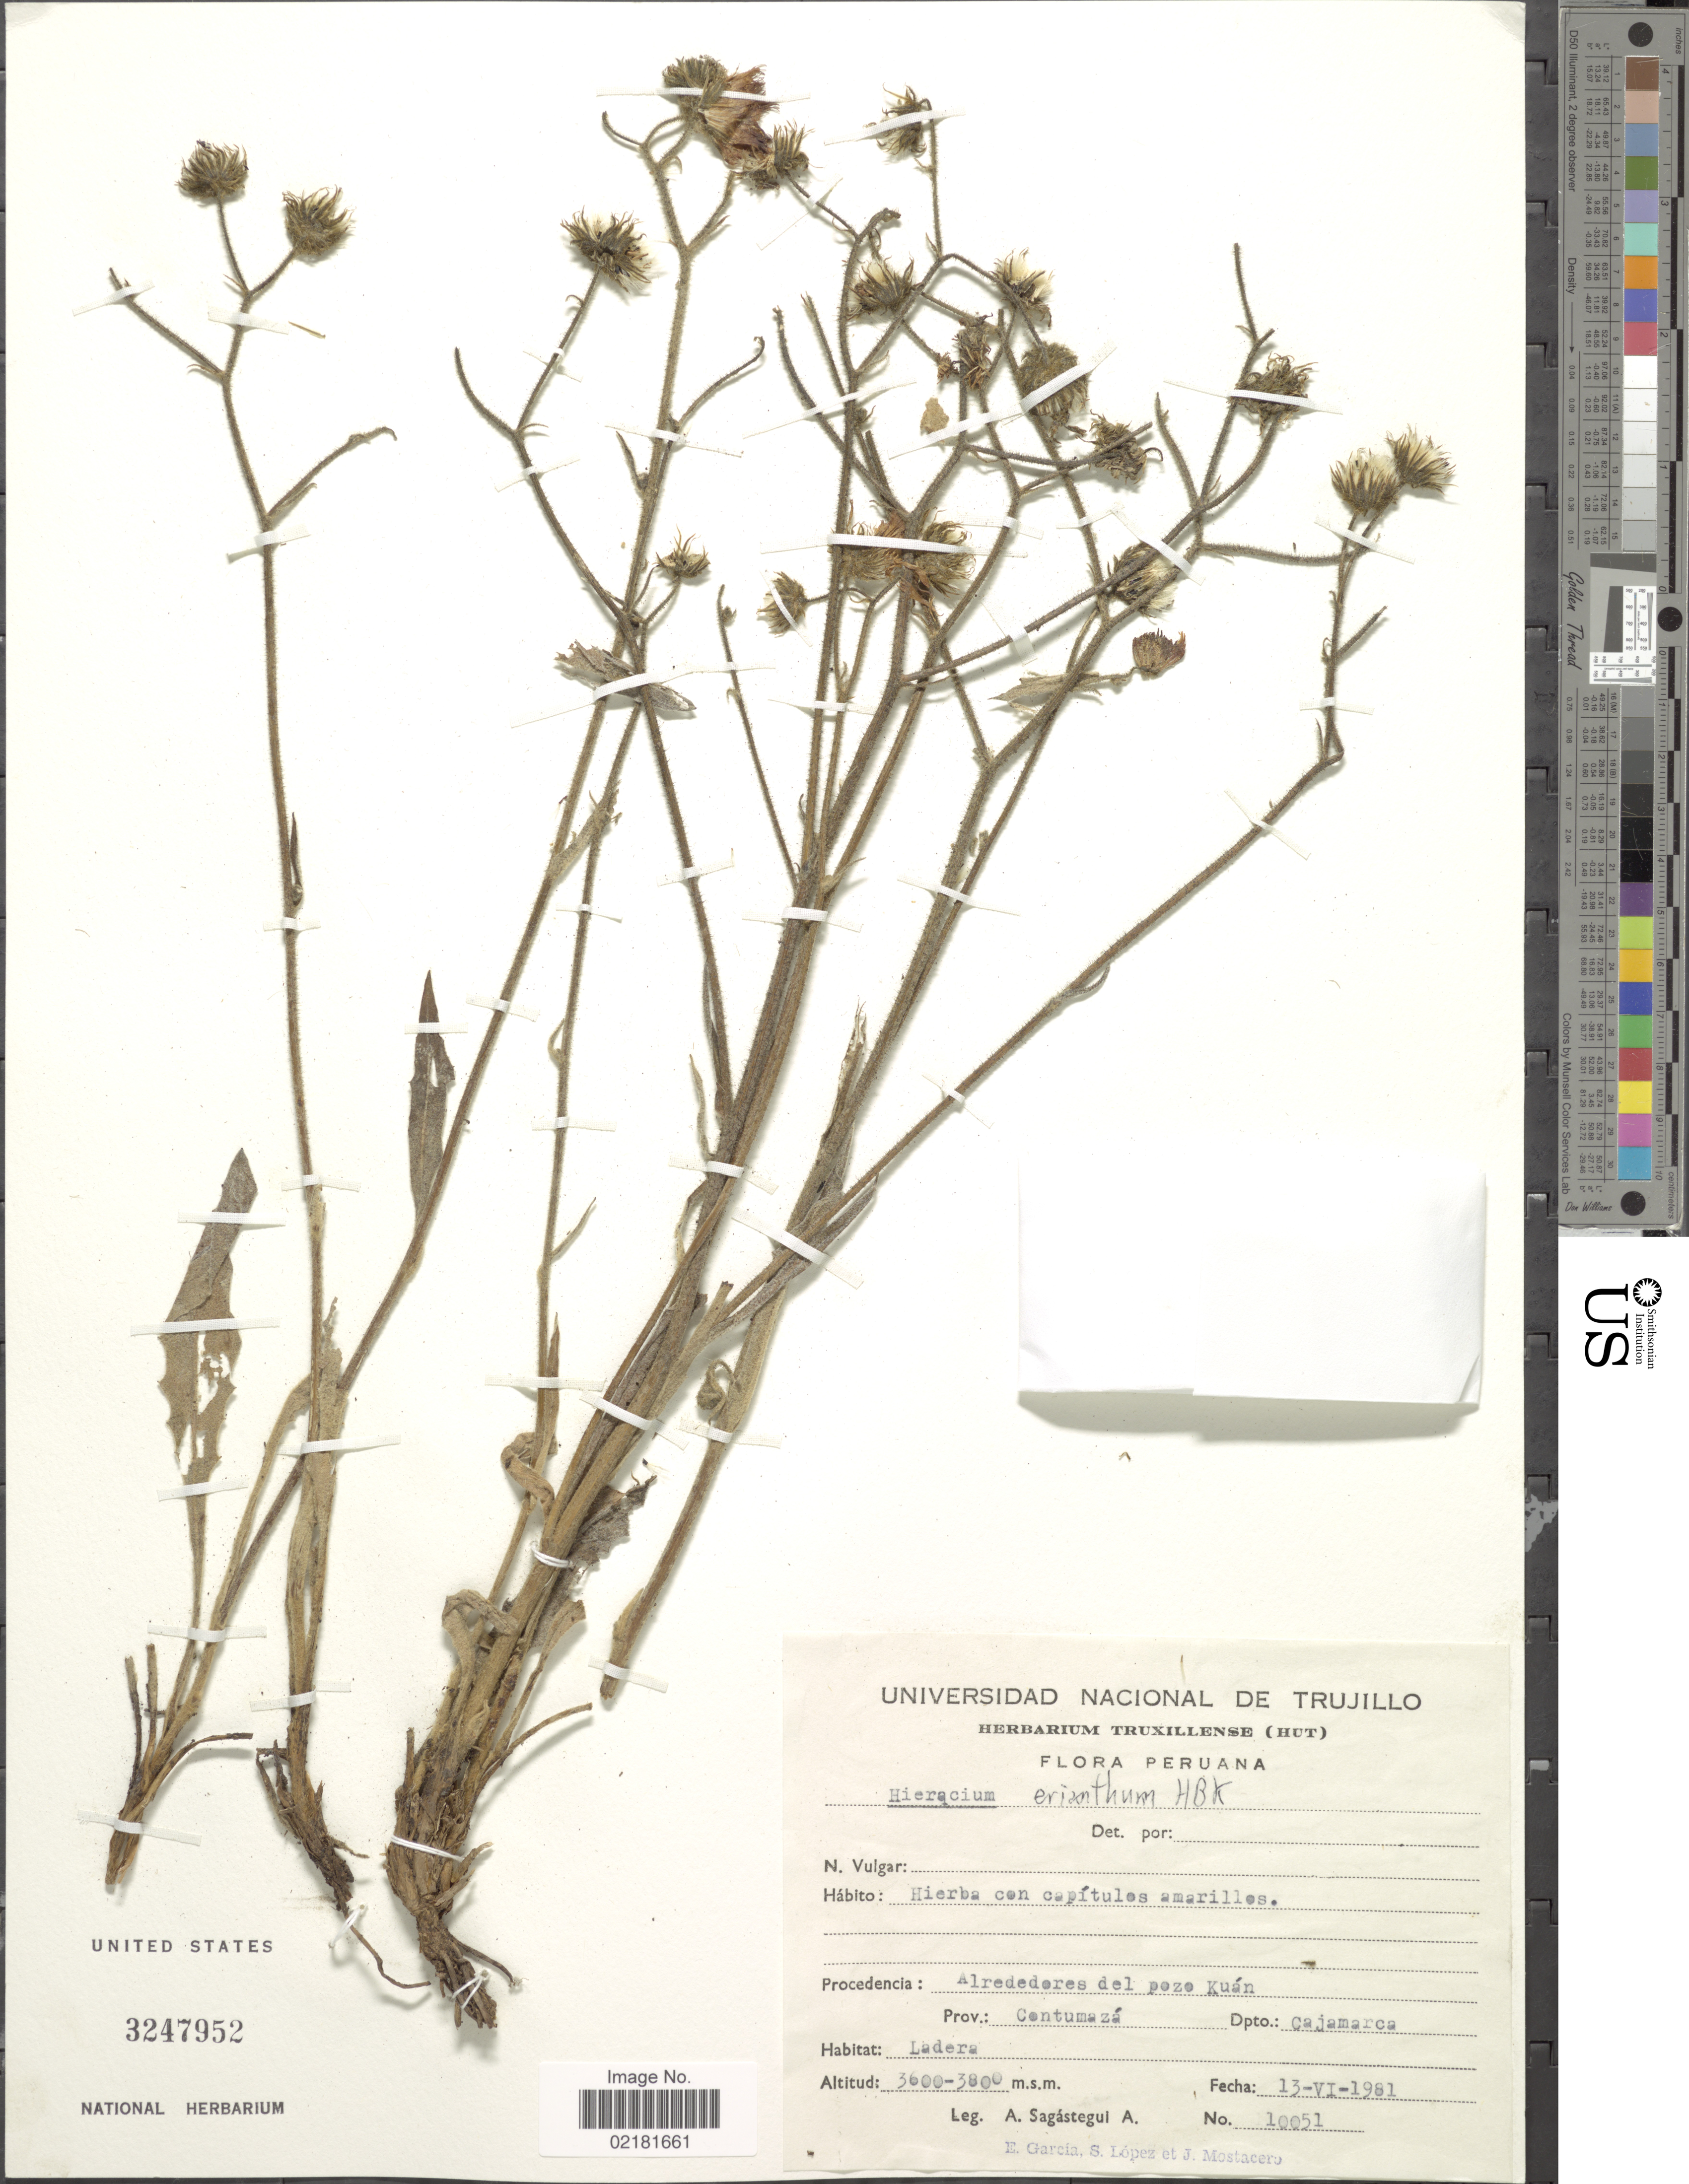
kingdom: Plantae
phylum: Tracheophyta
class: Magnoliopsida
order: Asterales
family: Asteraceae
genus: Hieracium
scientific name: Hieracium erianthum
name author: Kunth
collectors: A. Sagástegui A., E. Garcia, S. Lopez & J. Mostacero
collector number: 10051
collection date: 1981-06-13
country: Peru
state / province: Cajamarca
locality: Alrededores del pozo Kuan, Prov. Contumazá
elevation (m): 3600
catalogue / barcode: US 3247952